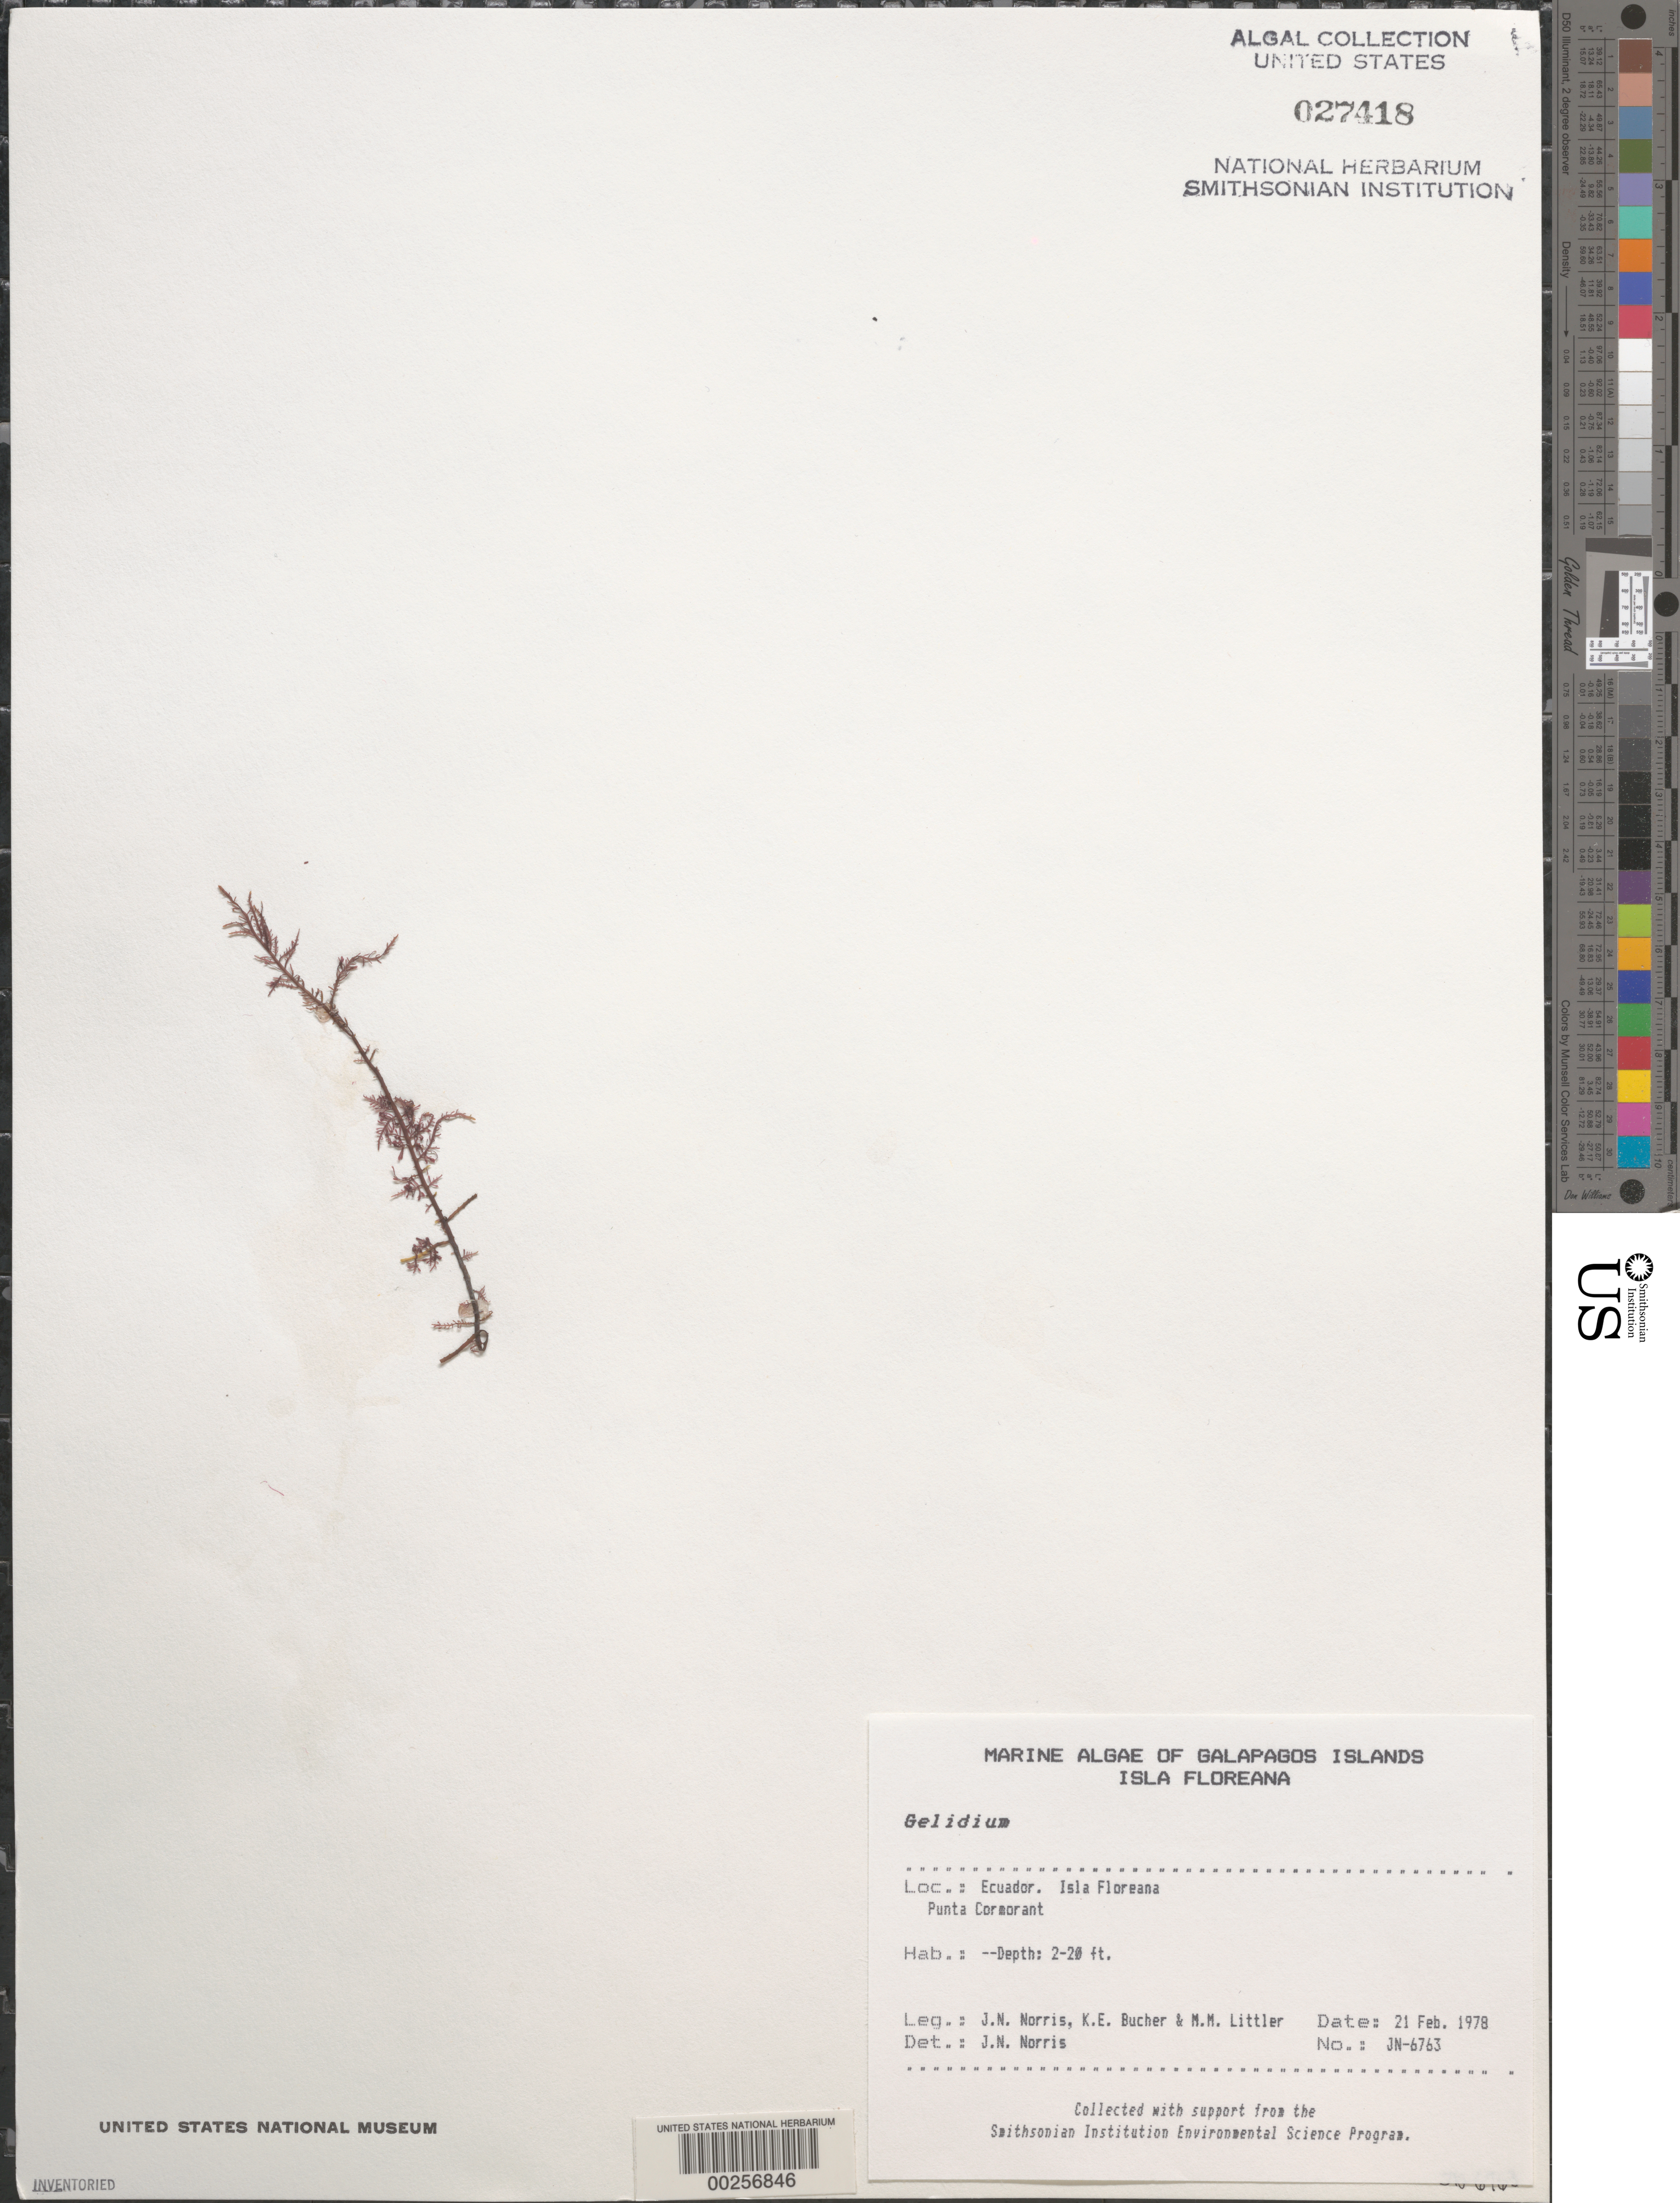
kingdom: Plantae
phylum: Rhodophyta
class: Florideophyceae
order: Gelidiales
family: Gelidiaceae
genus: Gelidium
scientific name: Gelidium sp.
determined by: Norris, James N.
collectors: J. N. Norris, K. E. Bucher & M. M. Littler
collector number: JN-6763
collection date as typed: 21 Feb 1978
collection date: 1978-02-21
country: Ecuador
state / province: Colón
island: Floreana [Charles, Santa Maria]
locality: Punta CorMorant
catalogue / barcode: US 27418